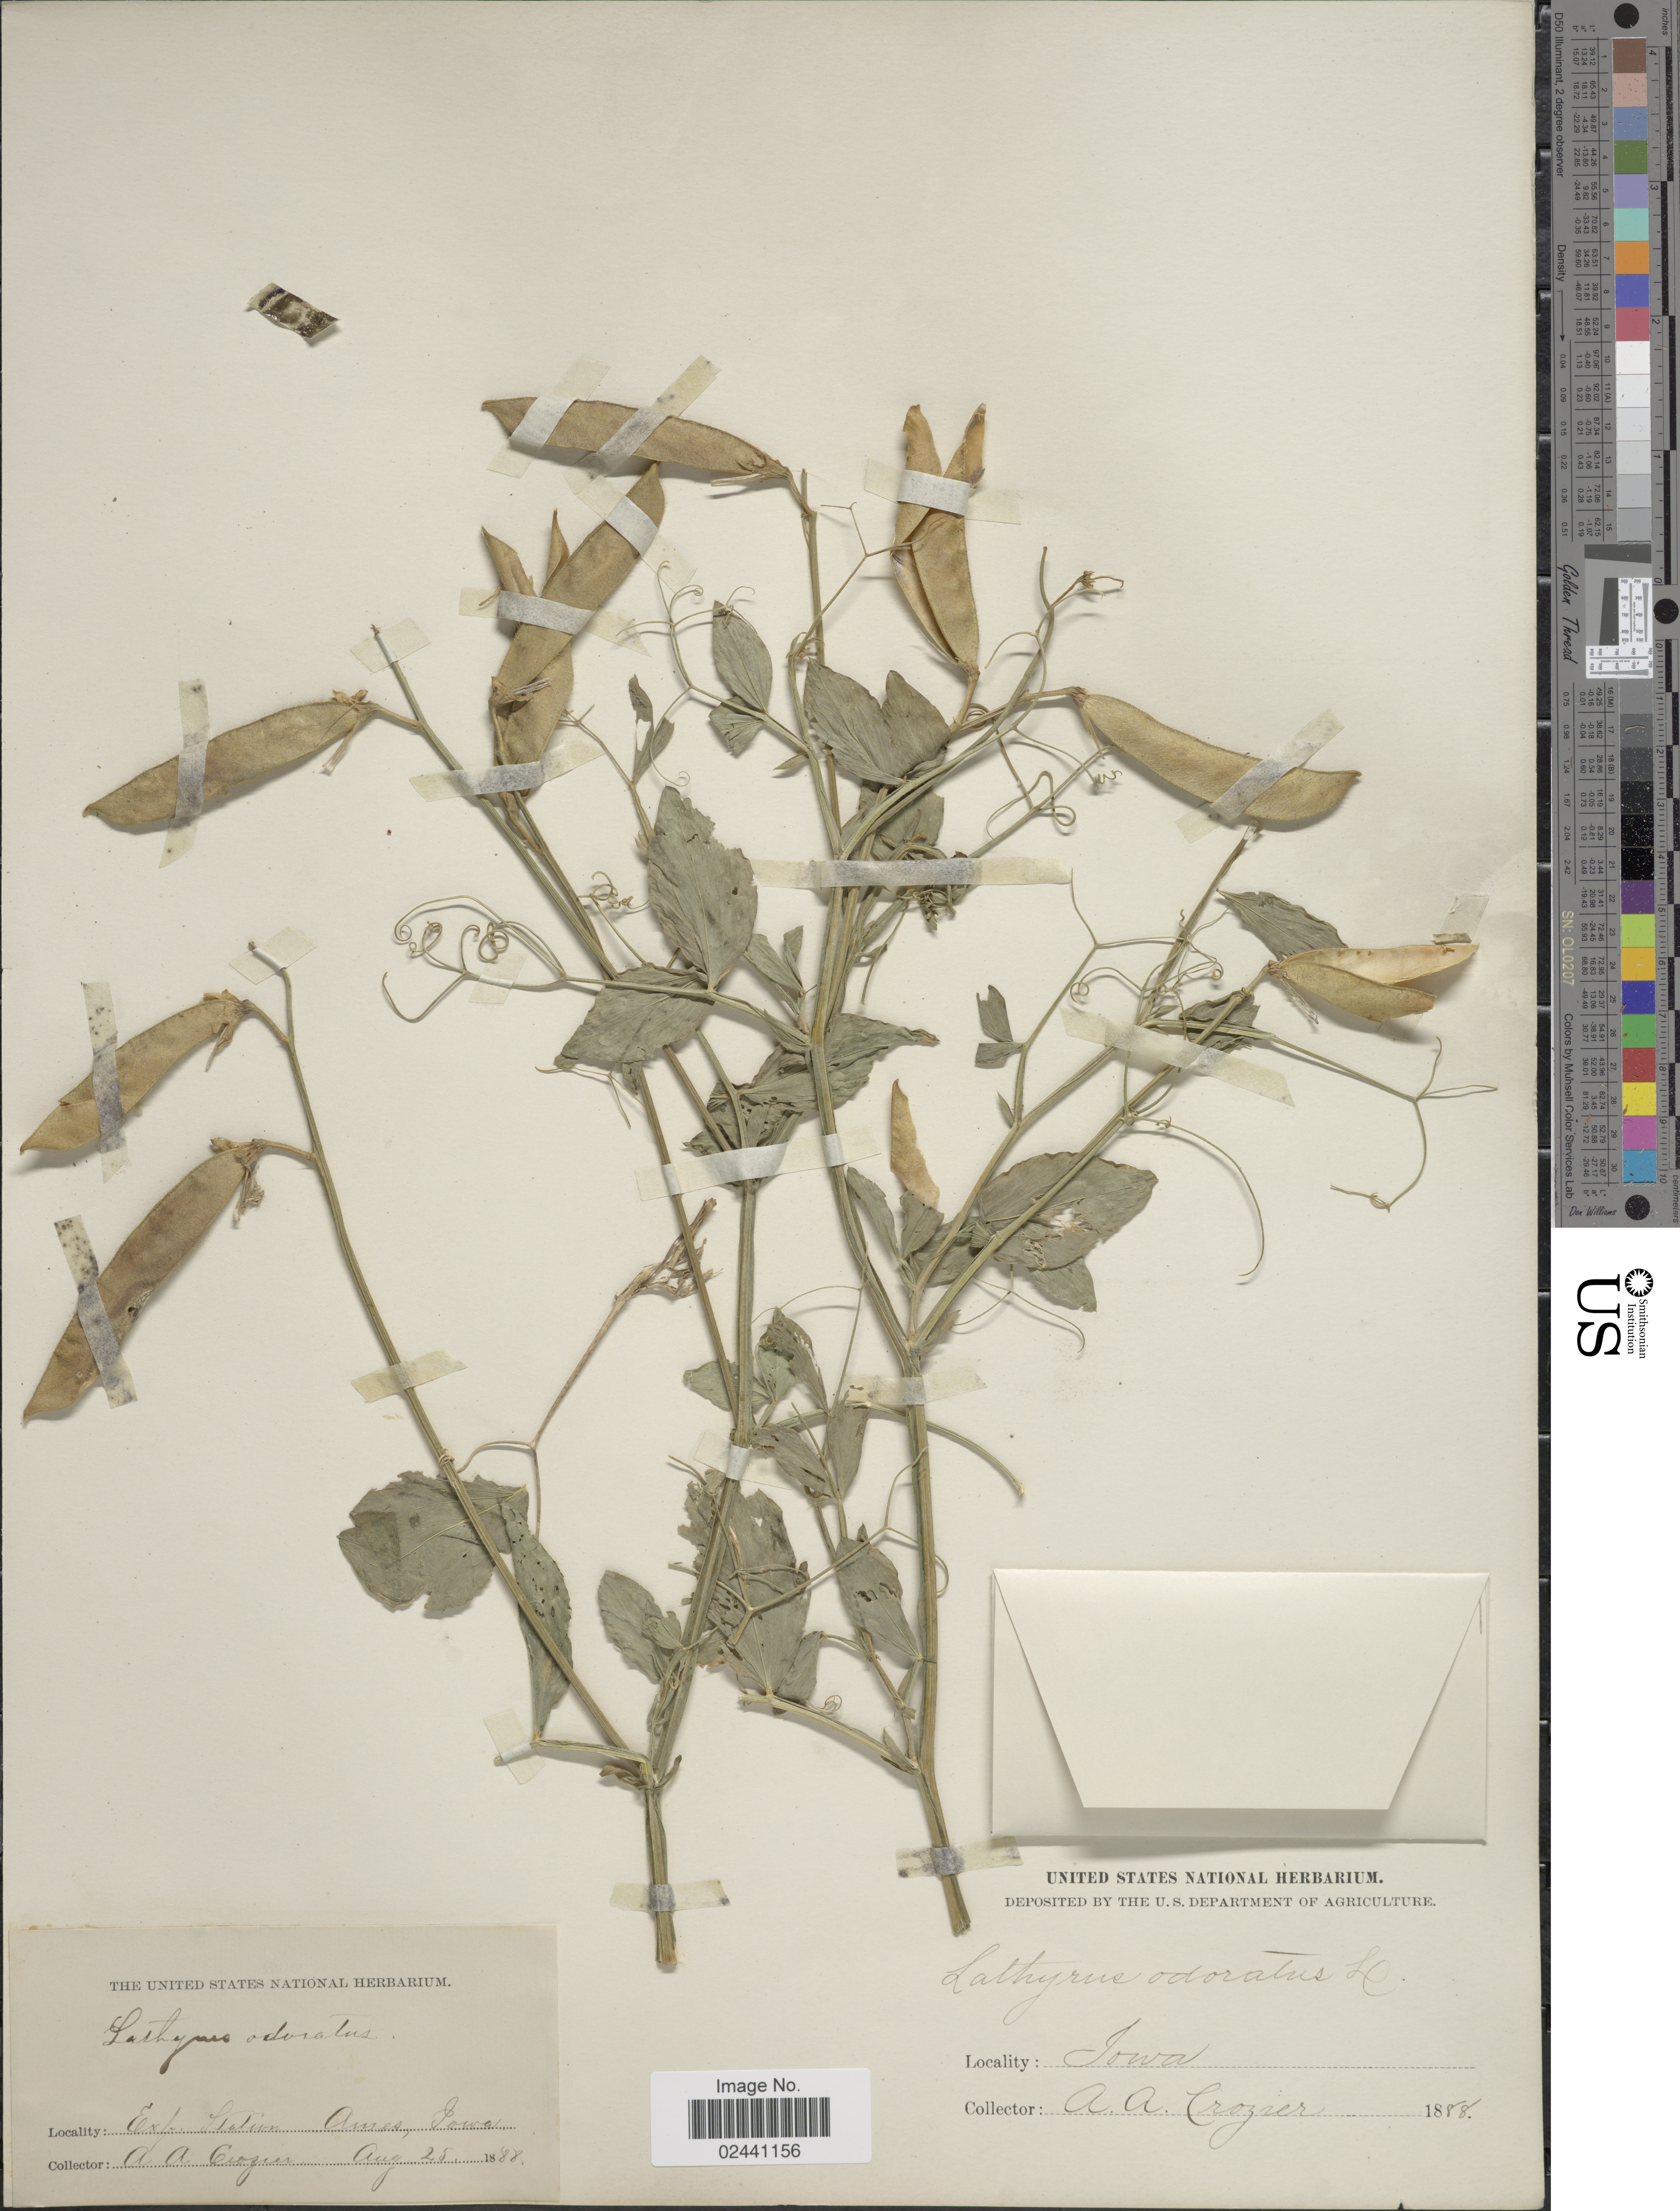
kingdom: Plantae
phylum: Tracheophyta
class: Magnoliopsida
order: Fabales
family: Fabaceae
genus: Lathyrus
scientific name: Lathyrus odoratus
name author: L.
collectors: A. Crozier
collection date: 1888-08-25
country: United States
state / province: Iowa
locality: Exp. Station, Ames